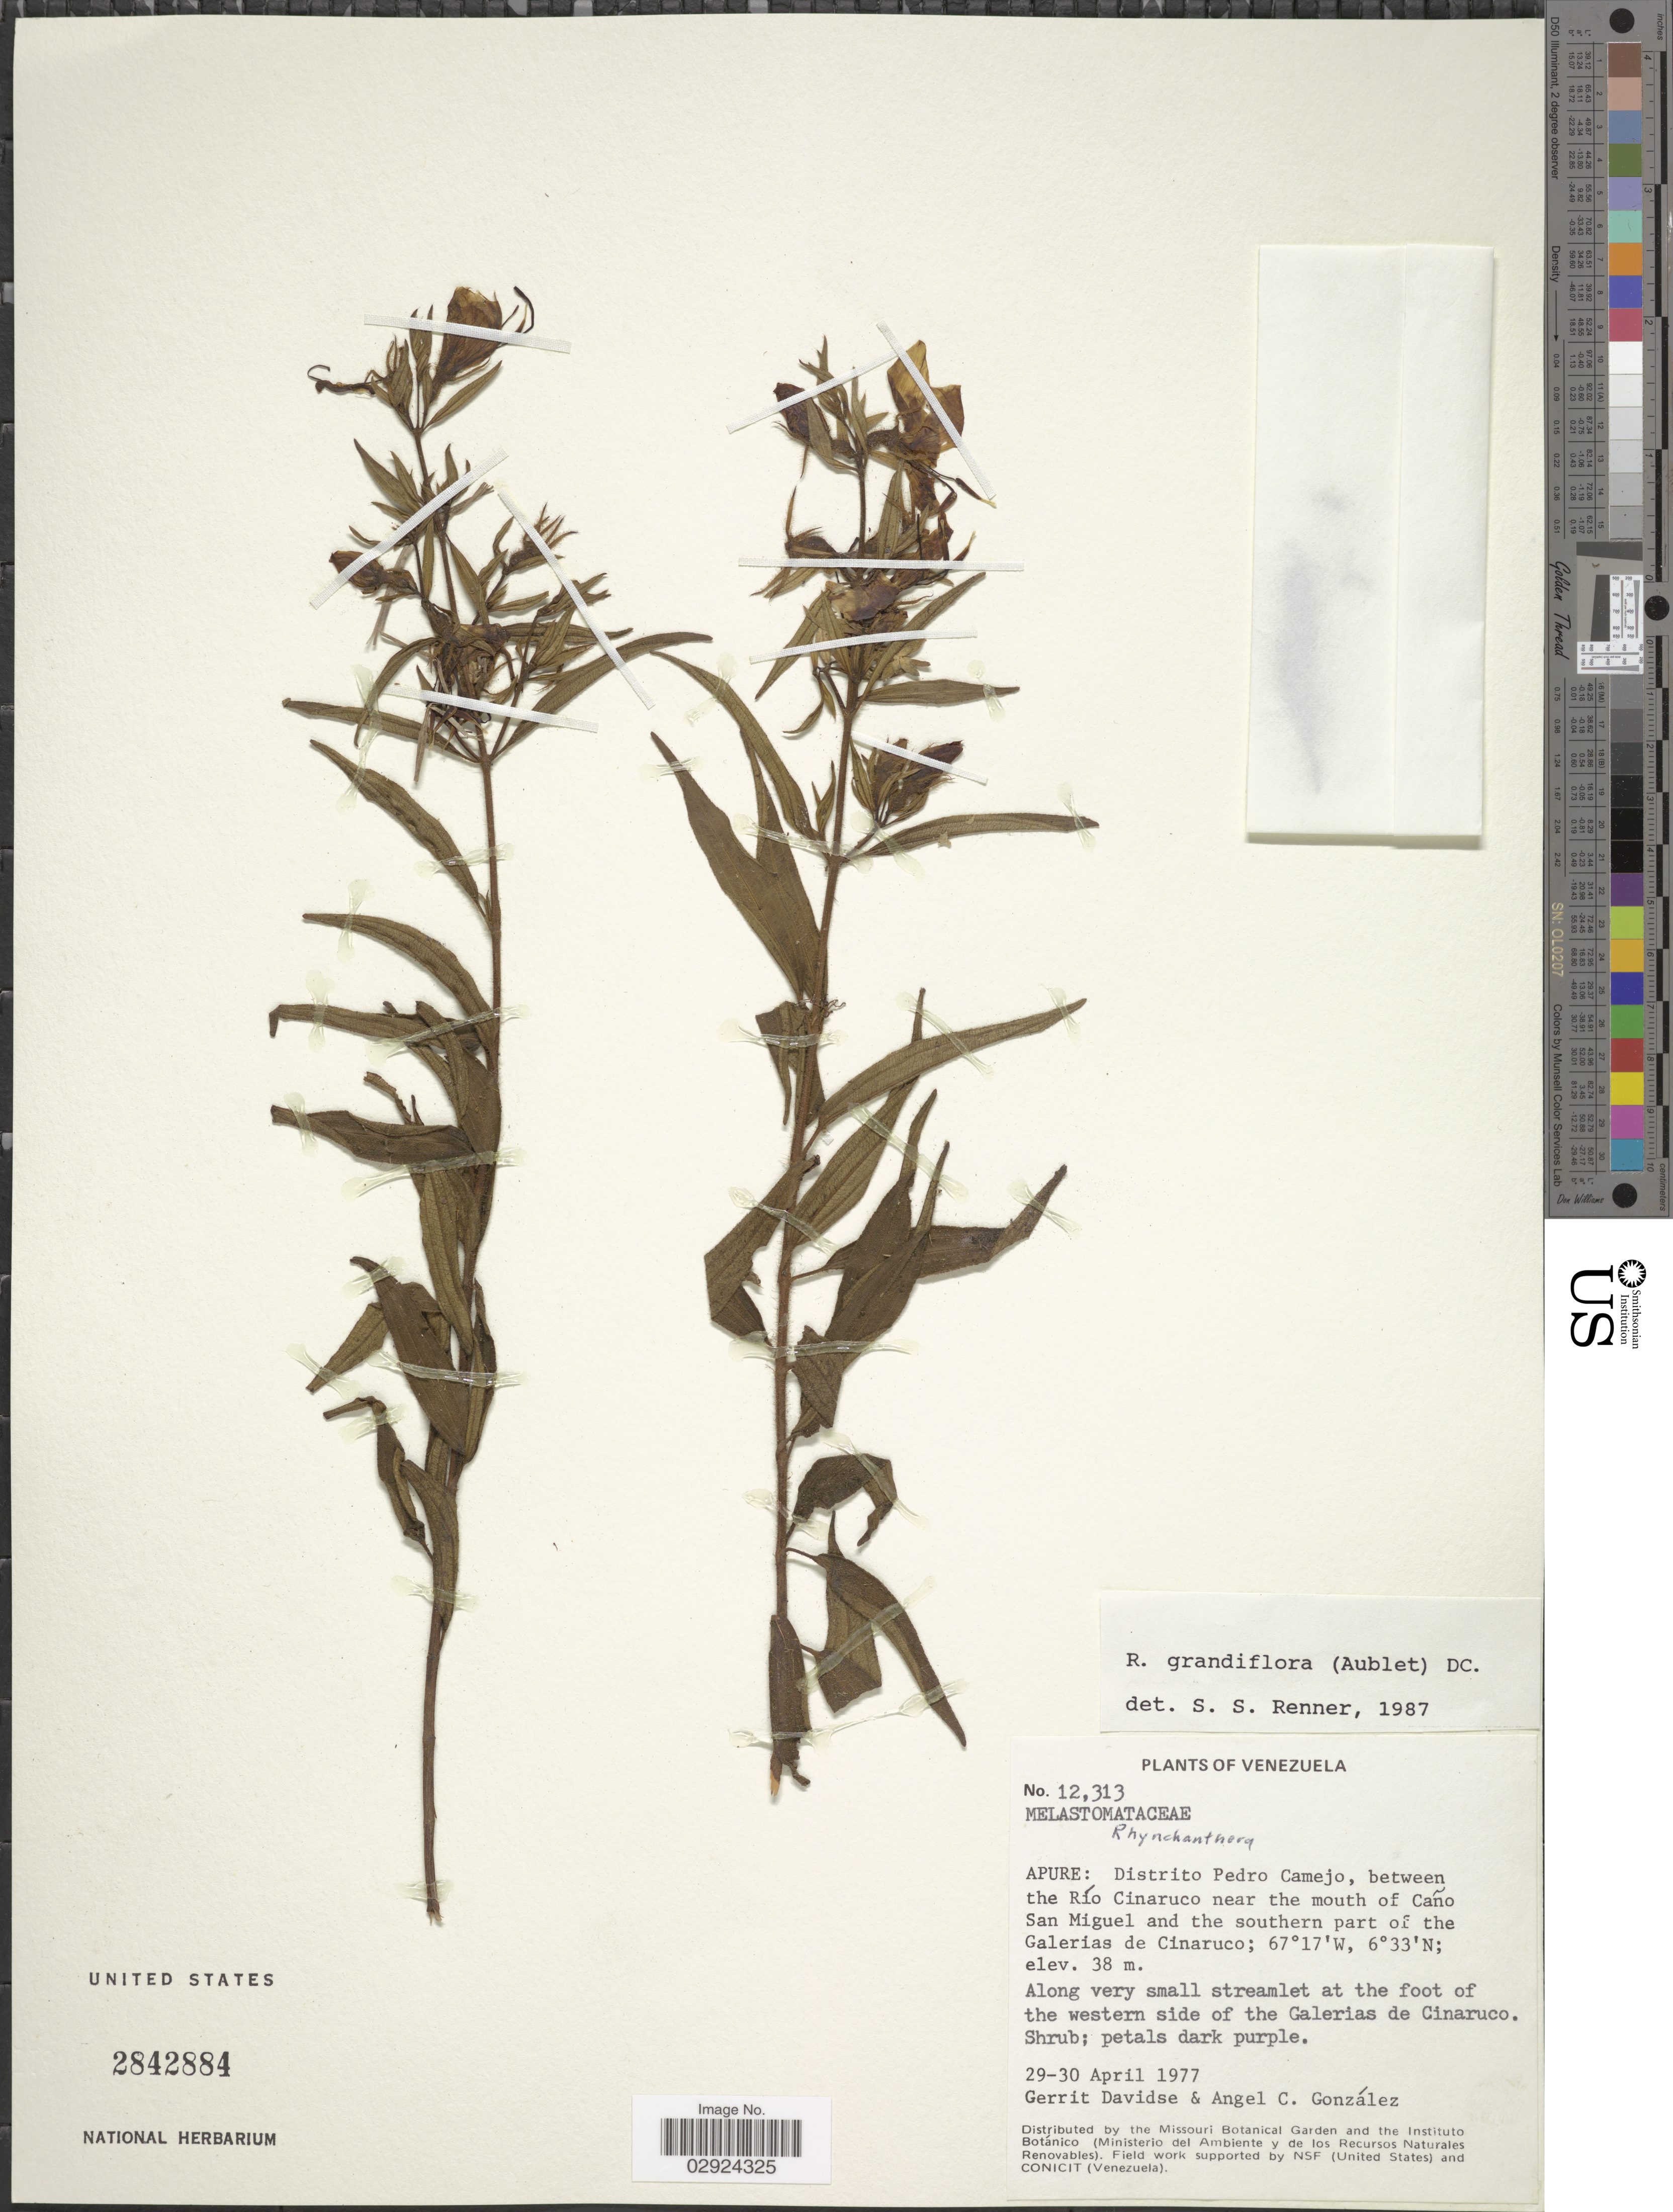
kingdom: Plantae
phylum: Tracheophyta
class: Magnoliopsida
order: Myrtales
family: Melastomataceae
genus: Rhynchanthera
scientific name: Rhynchanthera grandiflora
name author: (Aubl.) DC.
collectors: G. Davidse & A. C. González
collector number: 12313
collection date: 1977-04-29/1977-04-30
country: Venezuela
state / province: Apure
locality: Distrito Pedro Camejo, between the Río Cinaruco near the mouth of Caño San Miguel and the southern part of the Galerias de Cinaruco.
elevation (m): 38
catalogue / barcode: US 2842884